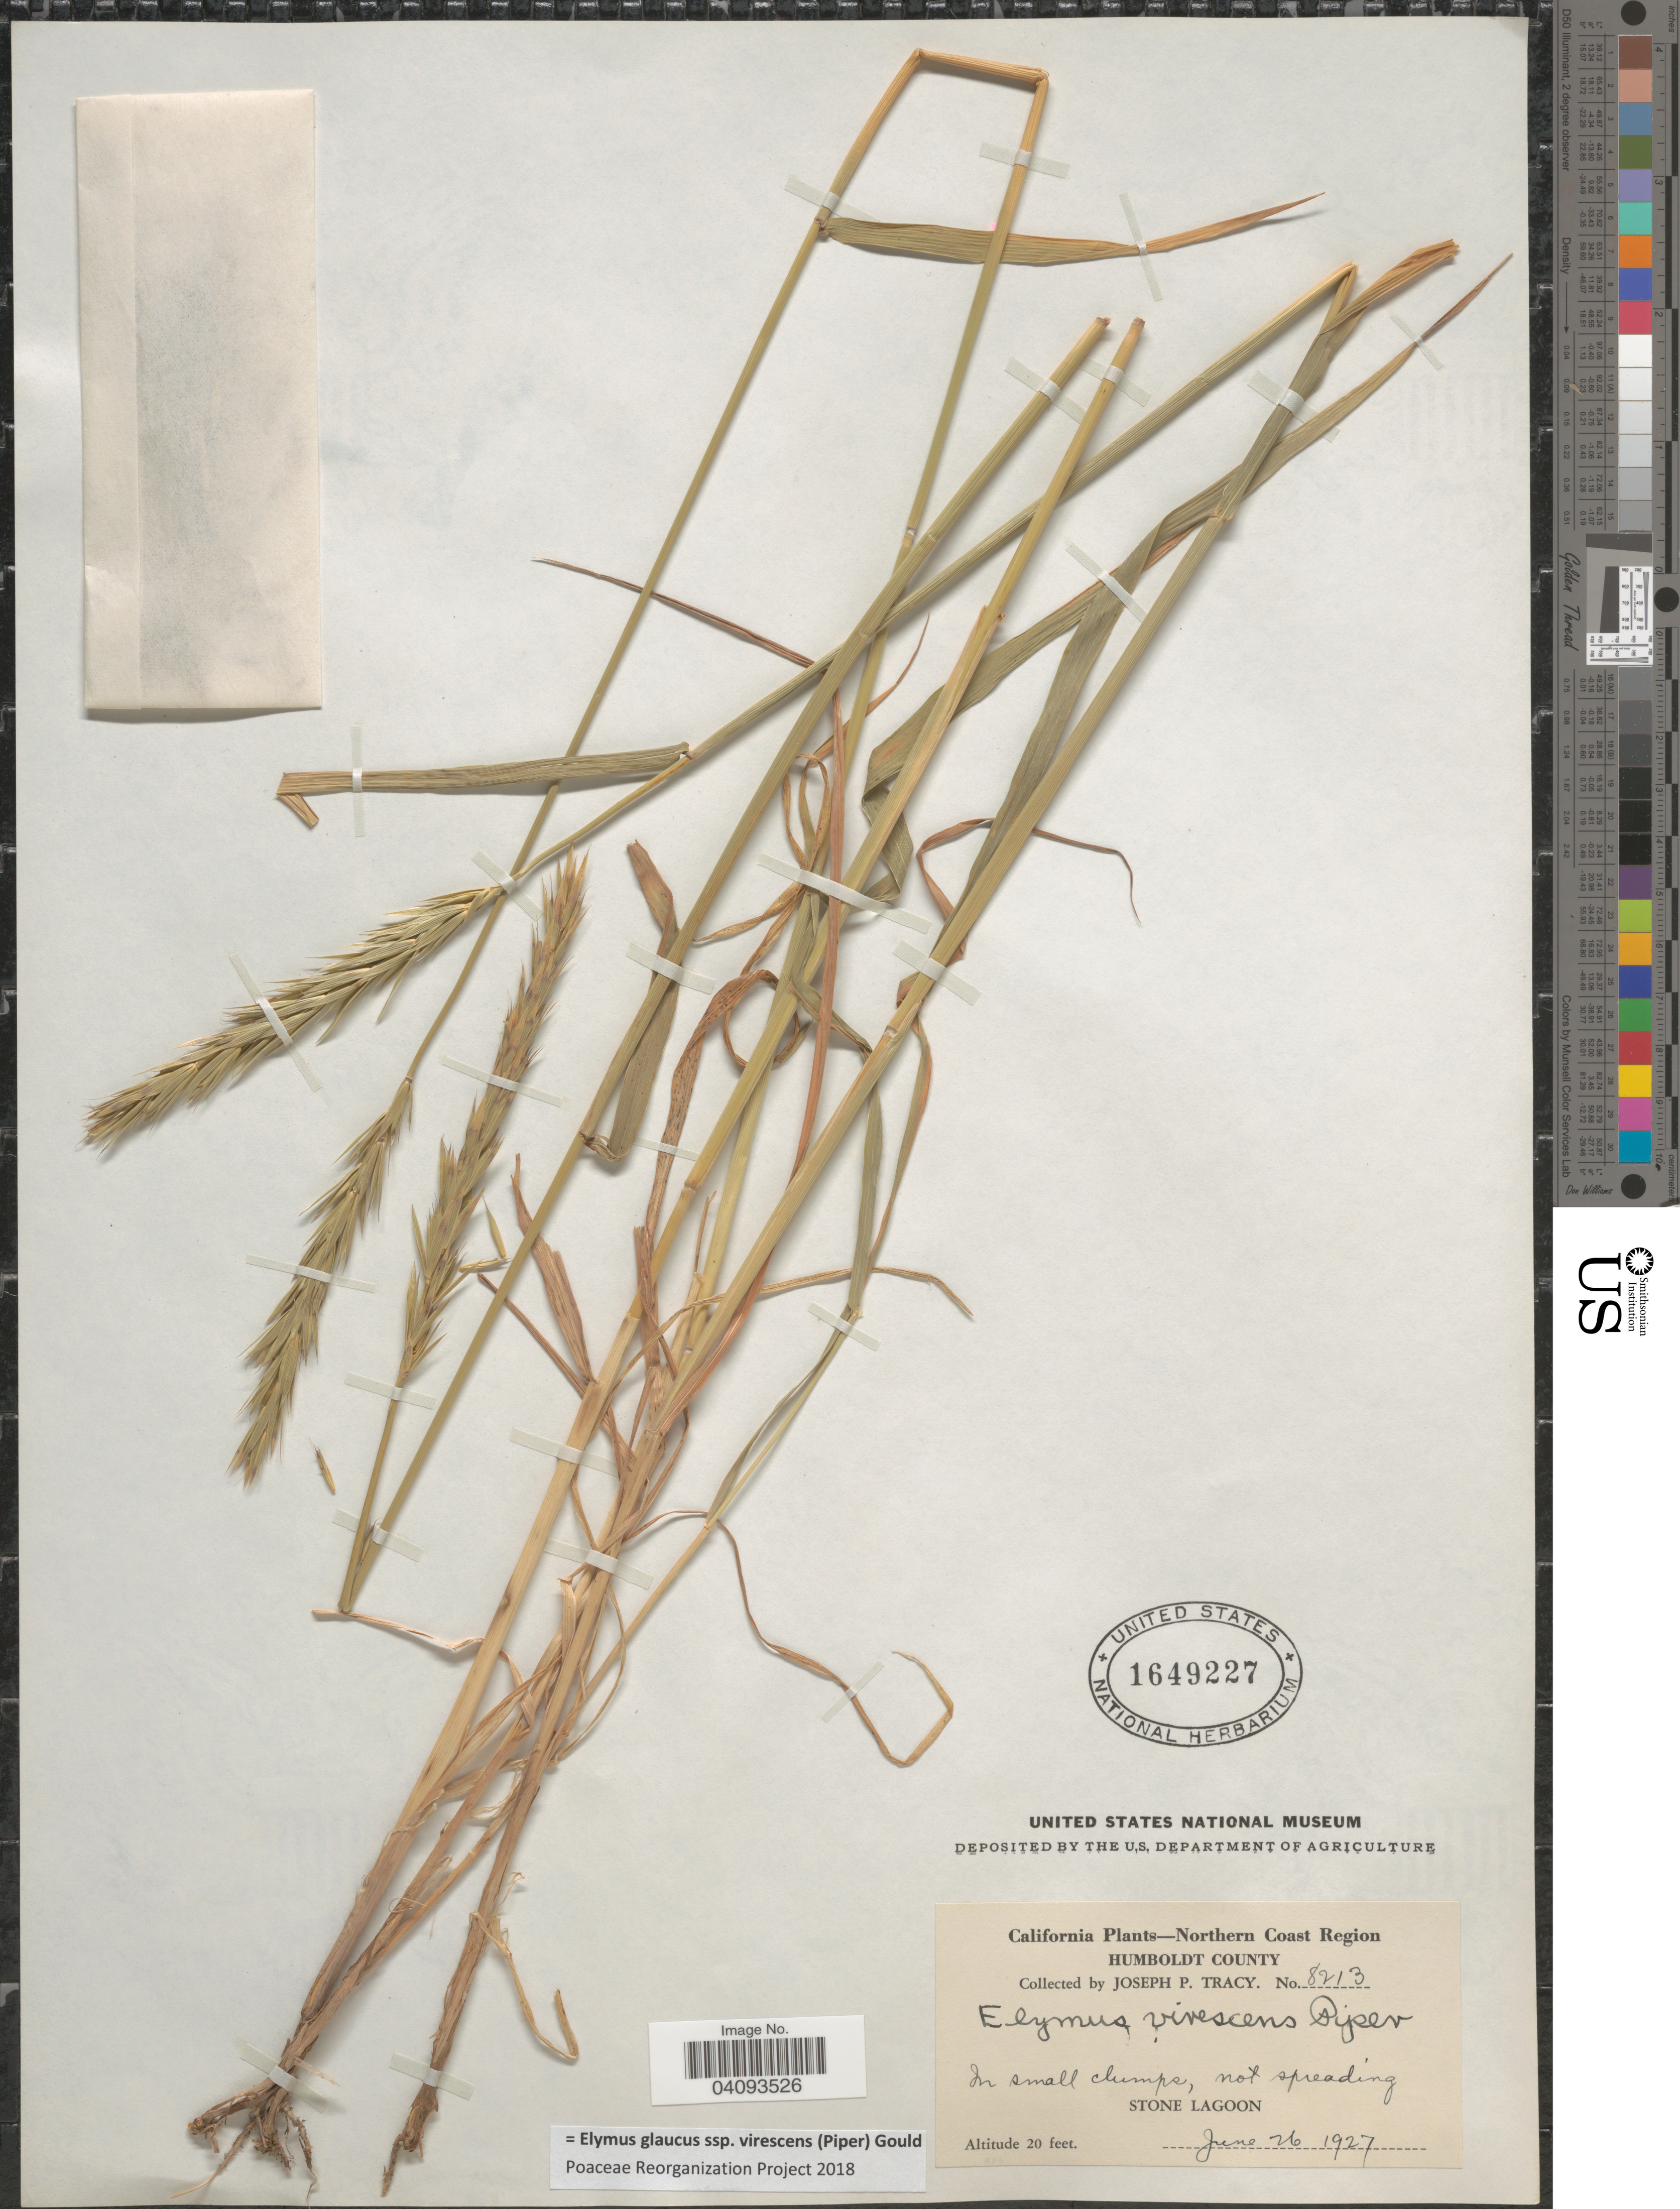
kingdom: Plantae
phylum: Tracheophyta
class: Liliopsida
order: Poales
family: Poaceae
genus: Elymus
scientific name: Elymus glaucus subsp. virescens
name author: (Piper) Gould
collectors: J. Tracy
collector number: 8213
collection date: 1927-06-26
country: United States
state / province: California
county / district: Humboldt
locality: Northern Coast Region. Humboldt County. Stone Lagoon.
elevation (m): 6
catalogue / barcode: US 1649227